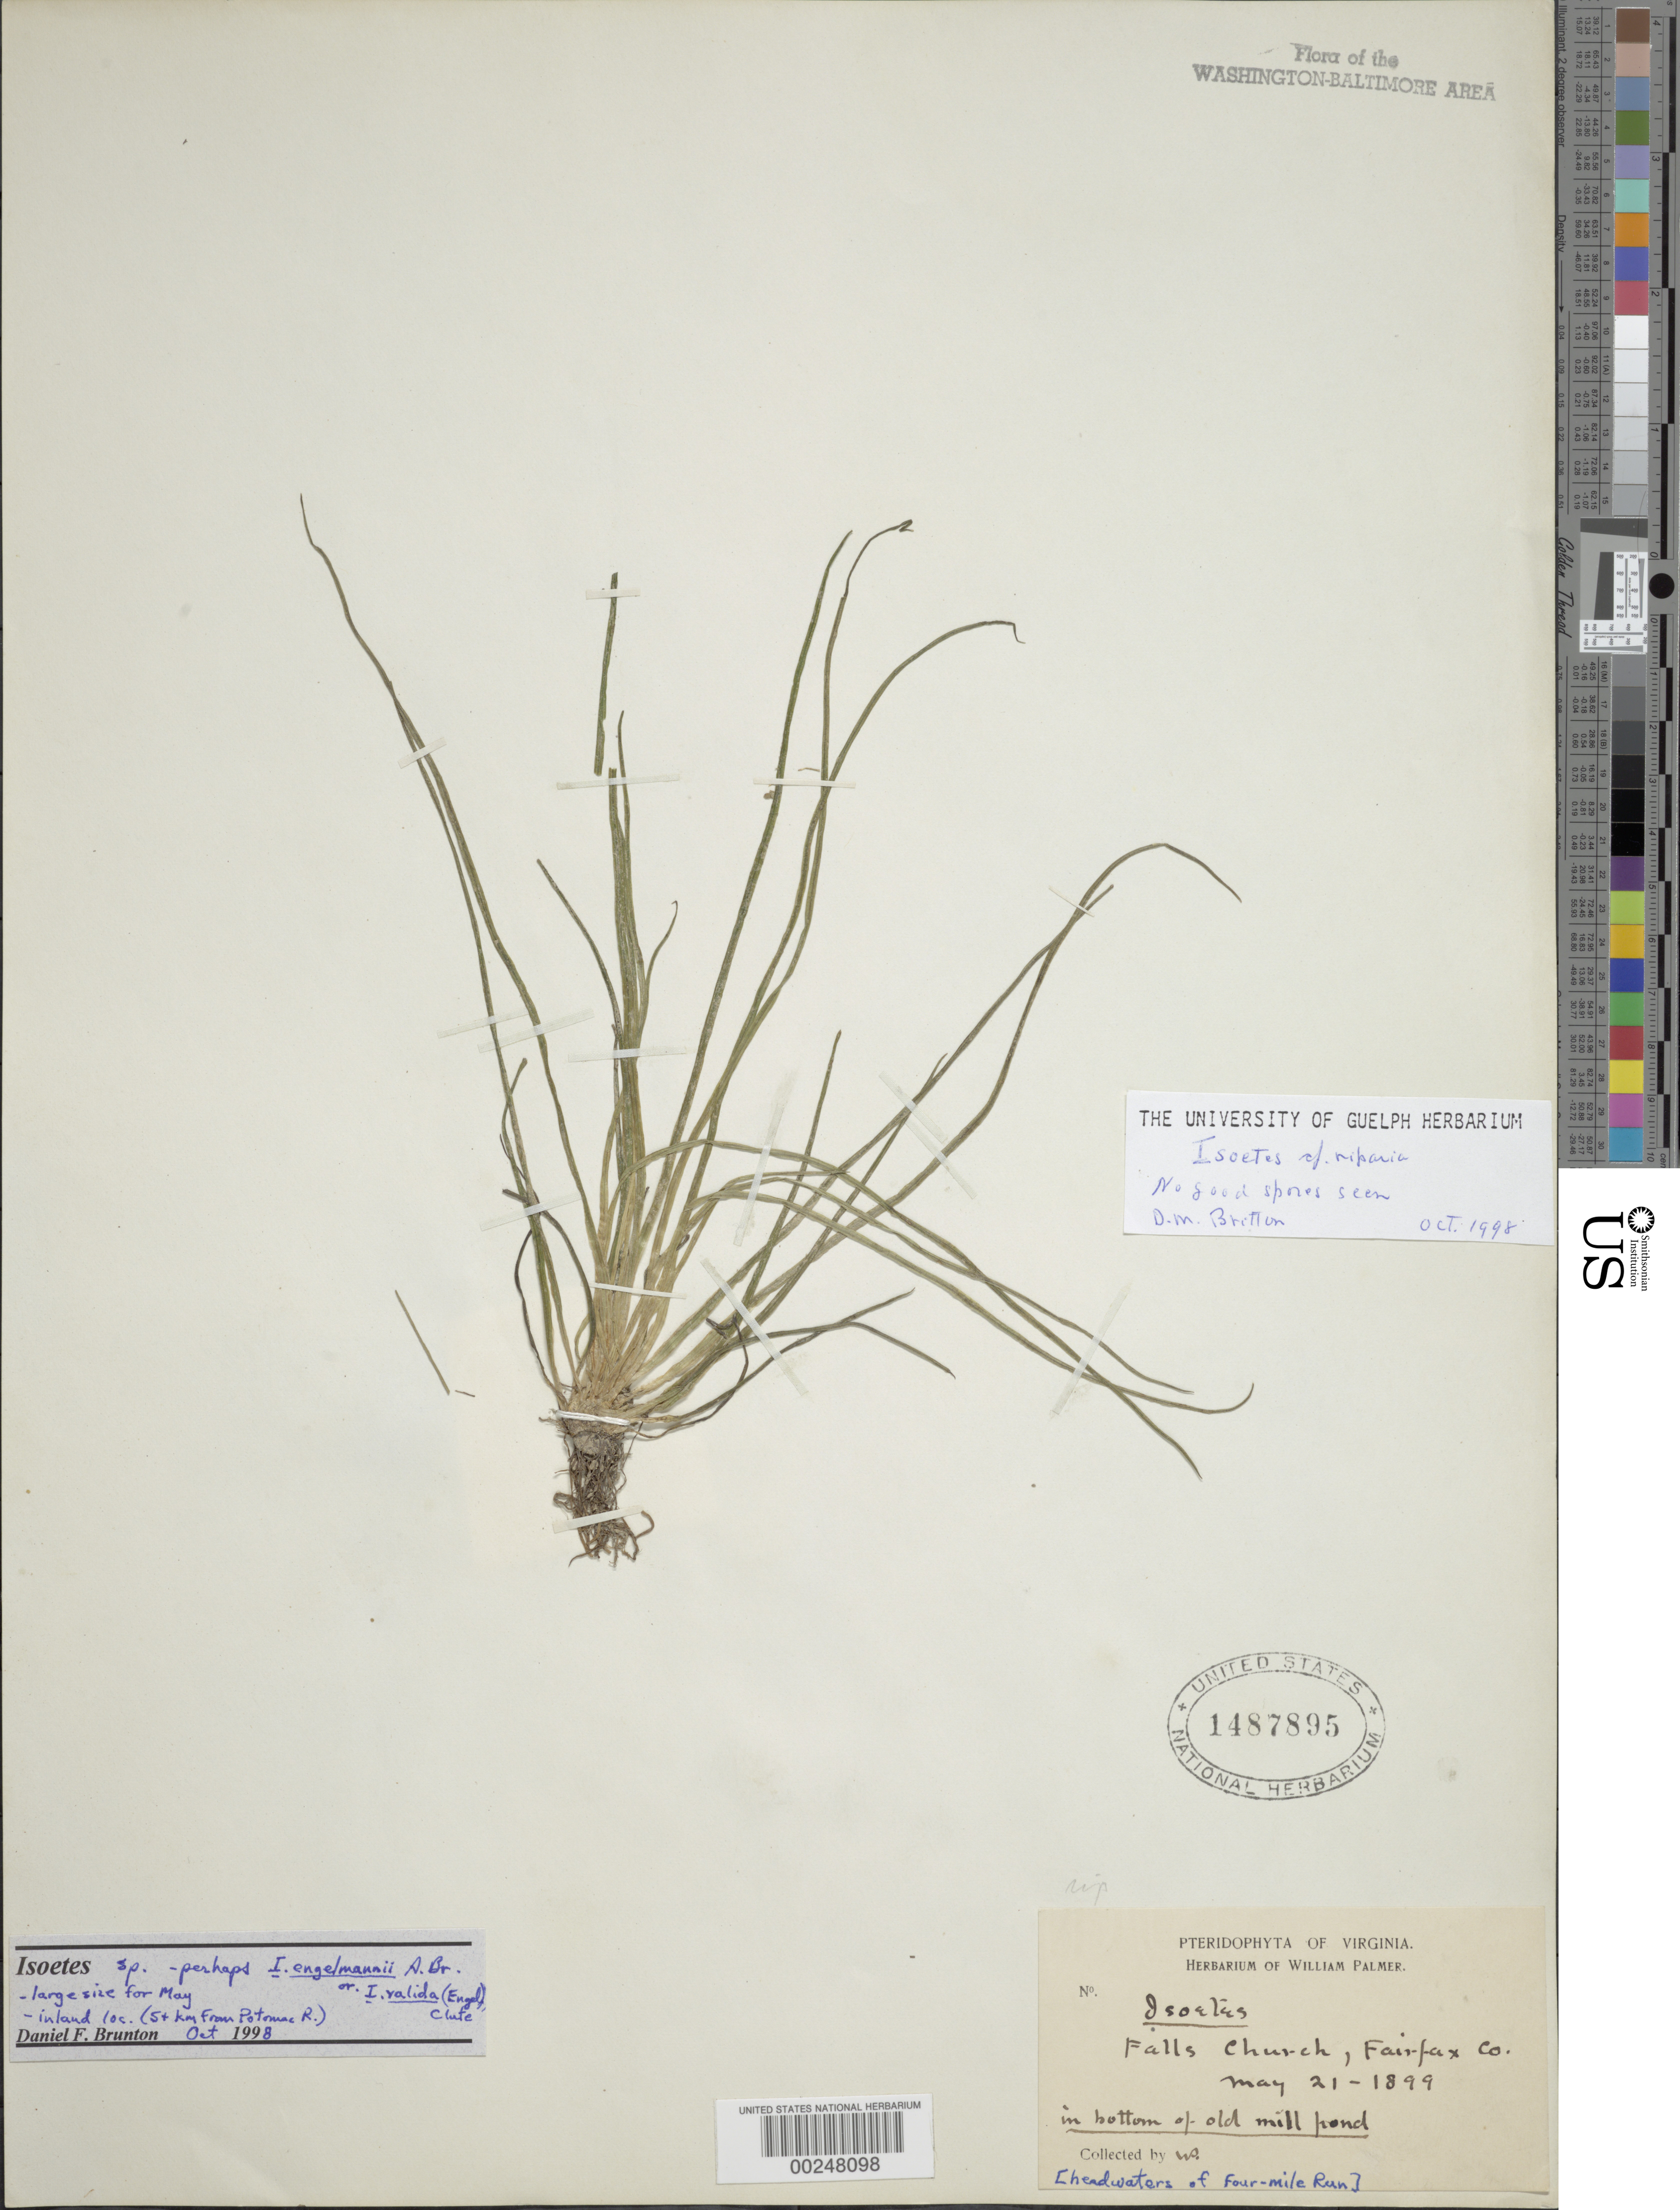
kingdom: Plantae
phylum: Tracheophyta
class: Lycopodiopsida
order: Isoetales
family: Isoetaceae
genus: Isoetes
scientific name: Isoetes engelmannii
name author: A. Braun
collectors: W. Palmer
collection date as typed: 21 May 1899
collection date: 1899-05-21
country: United States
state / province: Virginia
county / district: Fairfax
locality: Falls Church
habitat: In bottom of old mill pond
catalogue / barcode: US 1487895